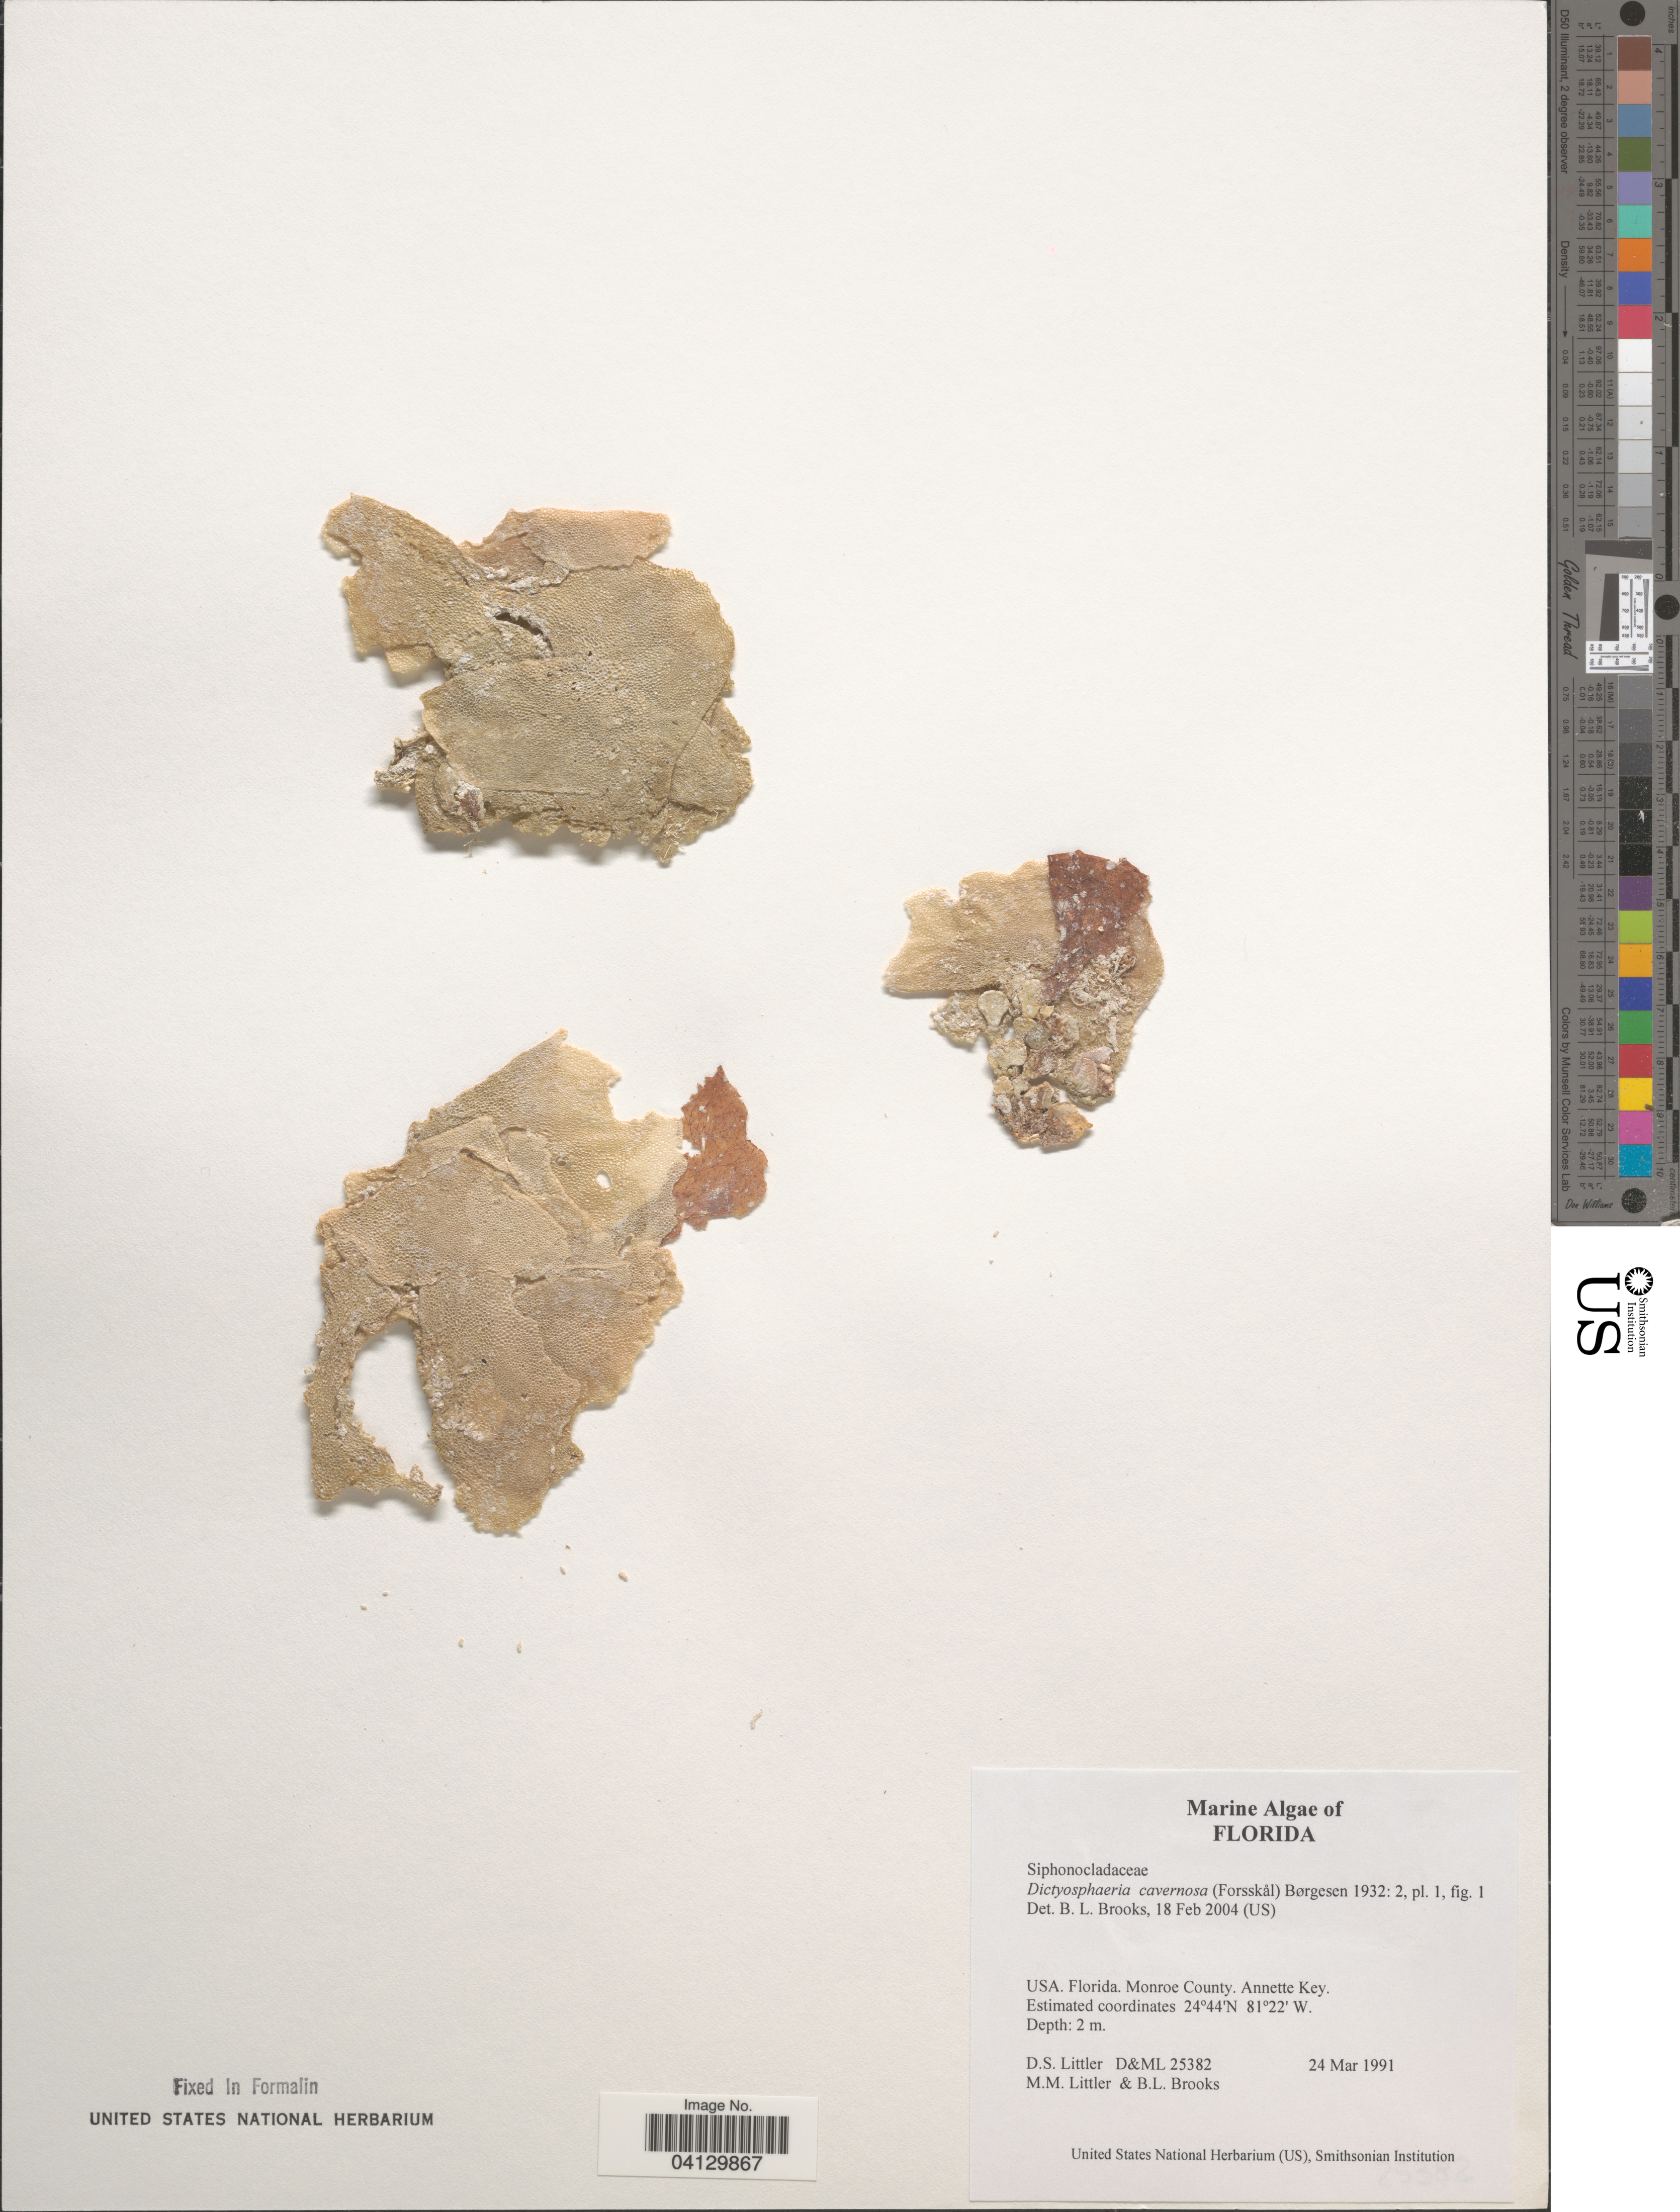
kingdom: Plantae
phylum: Chlorophyta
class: Ulvophyceae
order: Siphonocladales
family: Siphonocladaceae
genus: Dictyosphaeria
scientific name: Dictyosphaeria cavernosa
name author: (Forssk.) Børgesen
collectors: D. S. Littler & B. Brooks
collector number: D&ML25382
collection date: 1991-03-24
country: United States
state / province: Florida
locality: Monroe County. Annette Key.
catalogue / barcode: US 328865